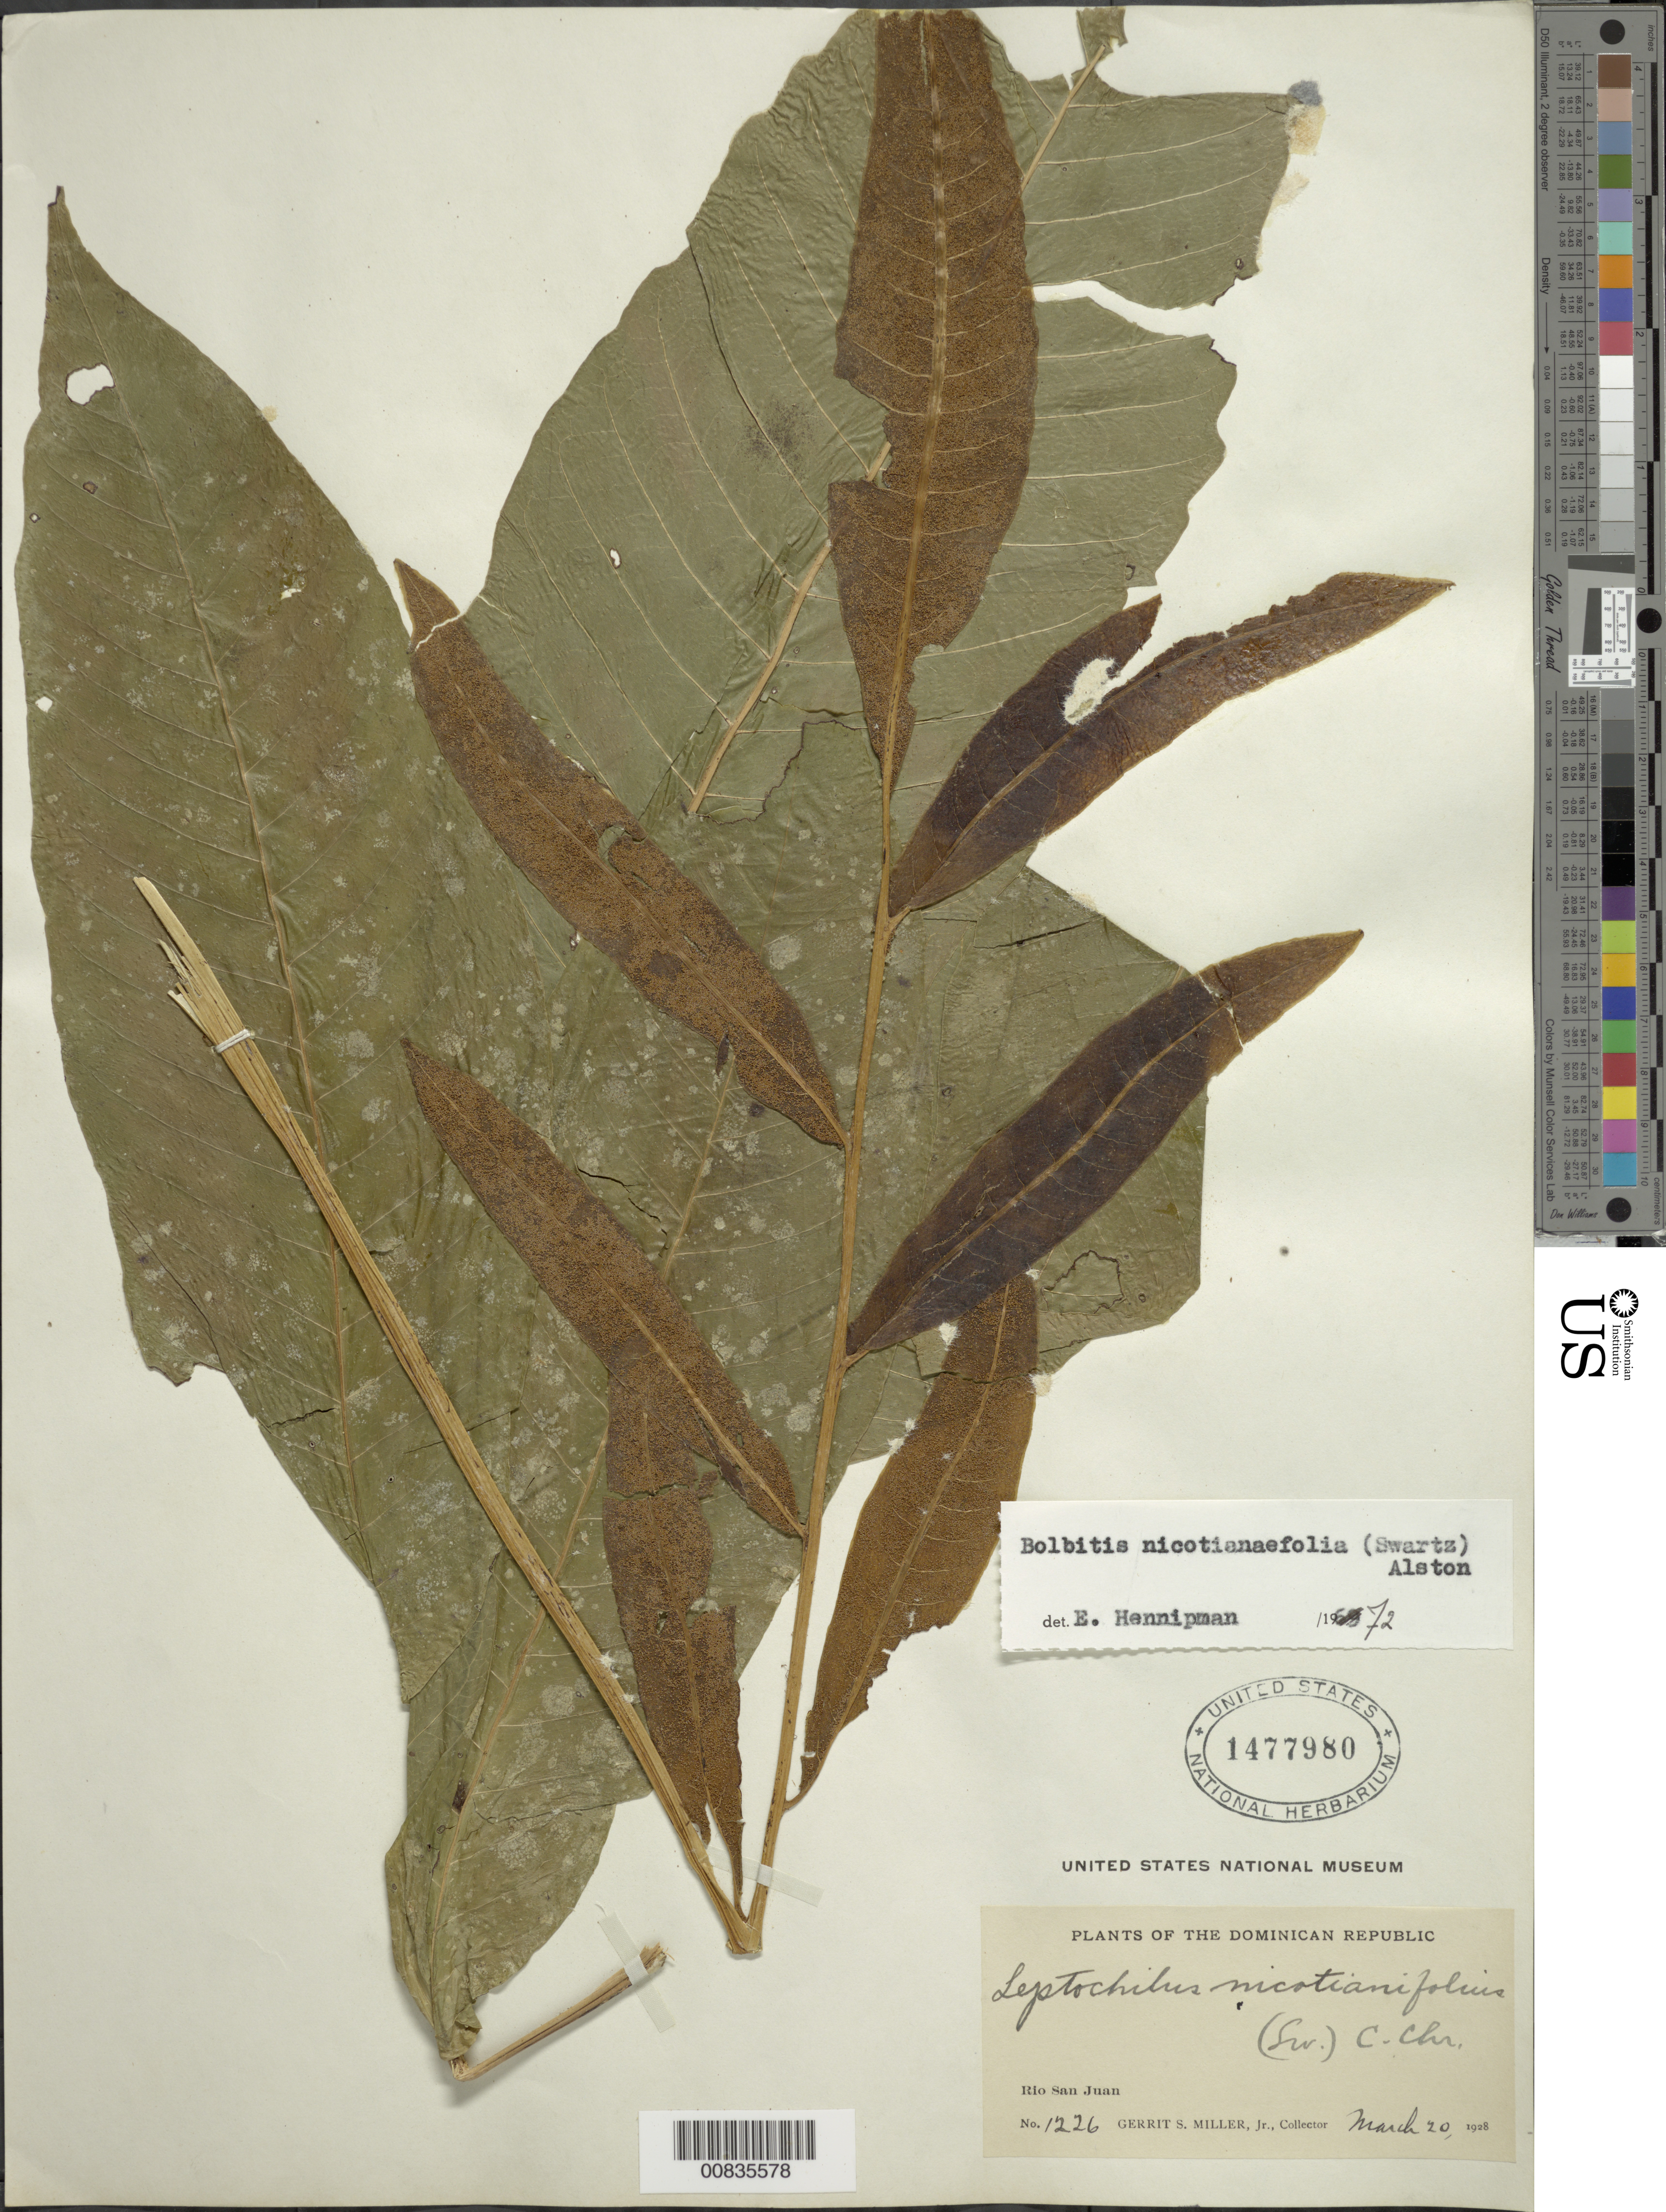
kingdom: Plantae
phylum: Tracheophyta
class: Polypodiopsida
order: Polypodiales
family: Dryopteridaceae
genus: Mickelia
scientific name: Mickelia nicotianifolia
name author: (Sw.) R.C. Moran et al.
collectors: G. S. Miller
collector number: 1226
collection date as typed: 20 Mar 1928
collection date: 1928-03-20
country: Dominican Republic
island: Hispaniola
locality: Río San Juan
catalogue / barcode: US 1477980